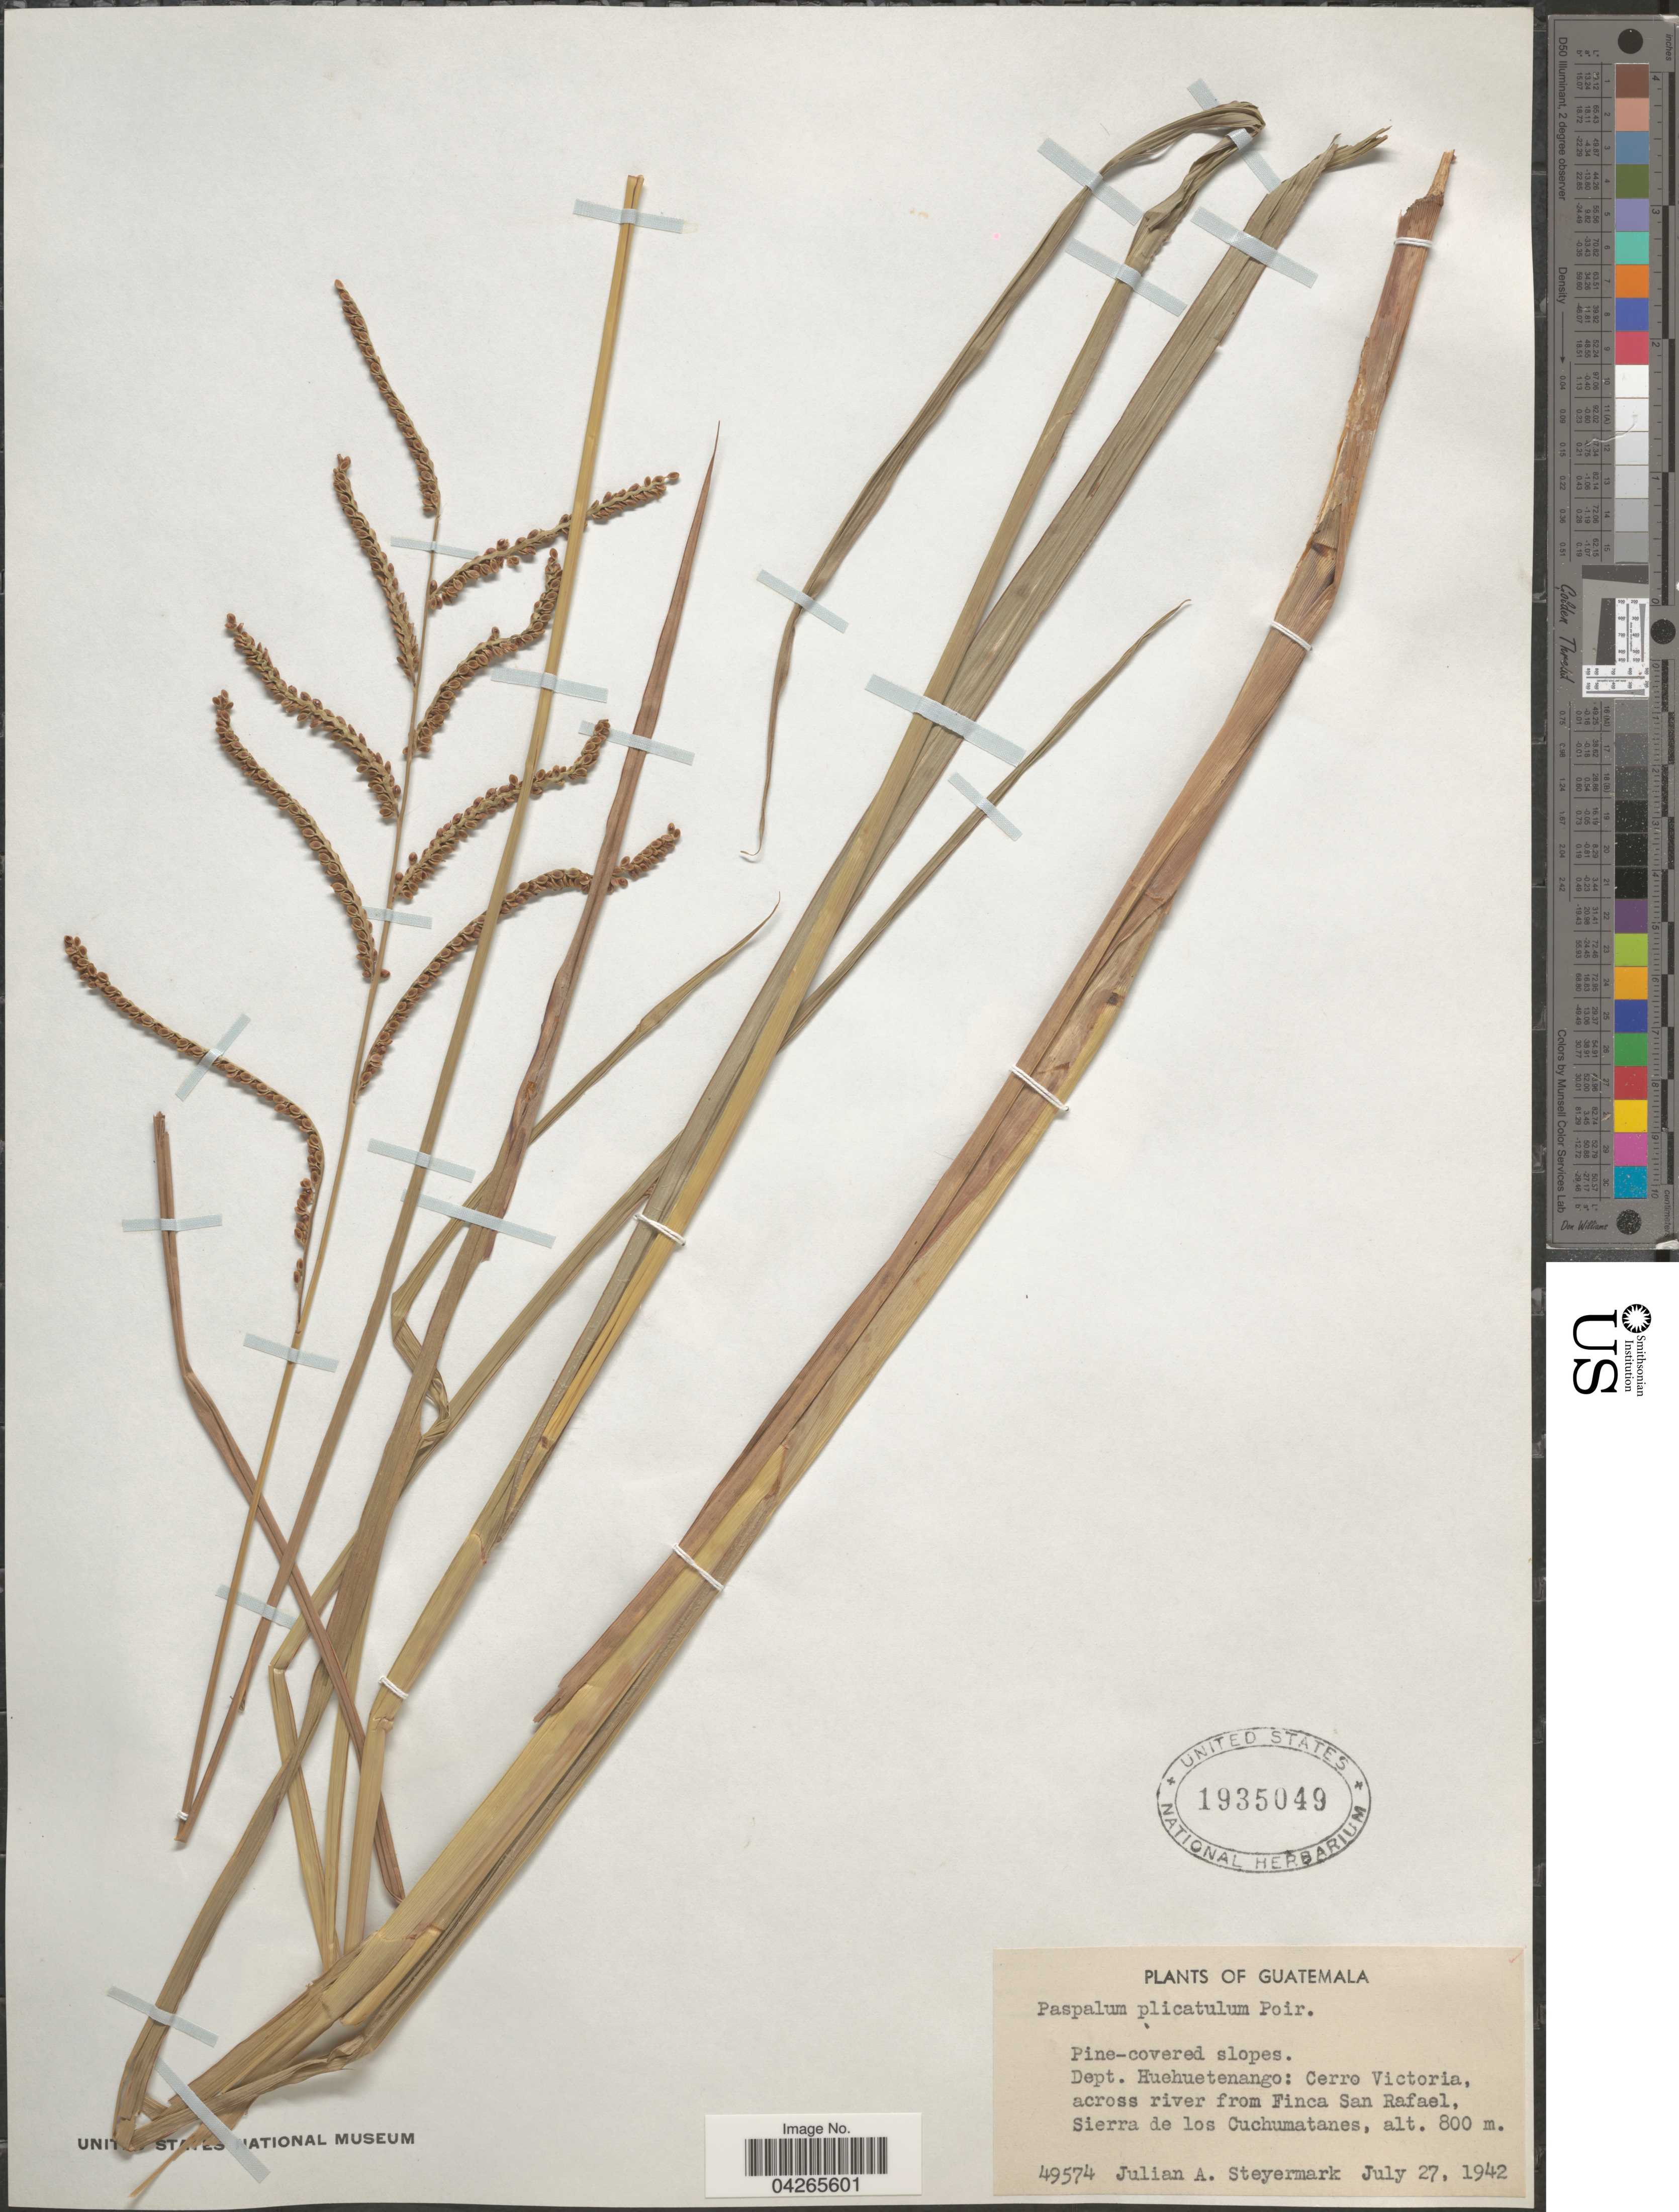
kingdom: Plantae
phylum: Tracheophyta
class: Liliopsida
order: Poales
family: Poaceae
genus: Paspalum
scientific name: Paspalum plicatulum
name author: Michx.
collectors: J. Steyermark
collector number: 49574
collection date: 1942-07-27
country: Guatemala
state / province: Huehuetenango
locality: Dept. Huehuetenango: Cerro Victoria, across river from Finca San Rafael, Siera de los Cuchumatanes.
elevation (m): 800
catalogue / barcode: US 1935049